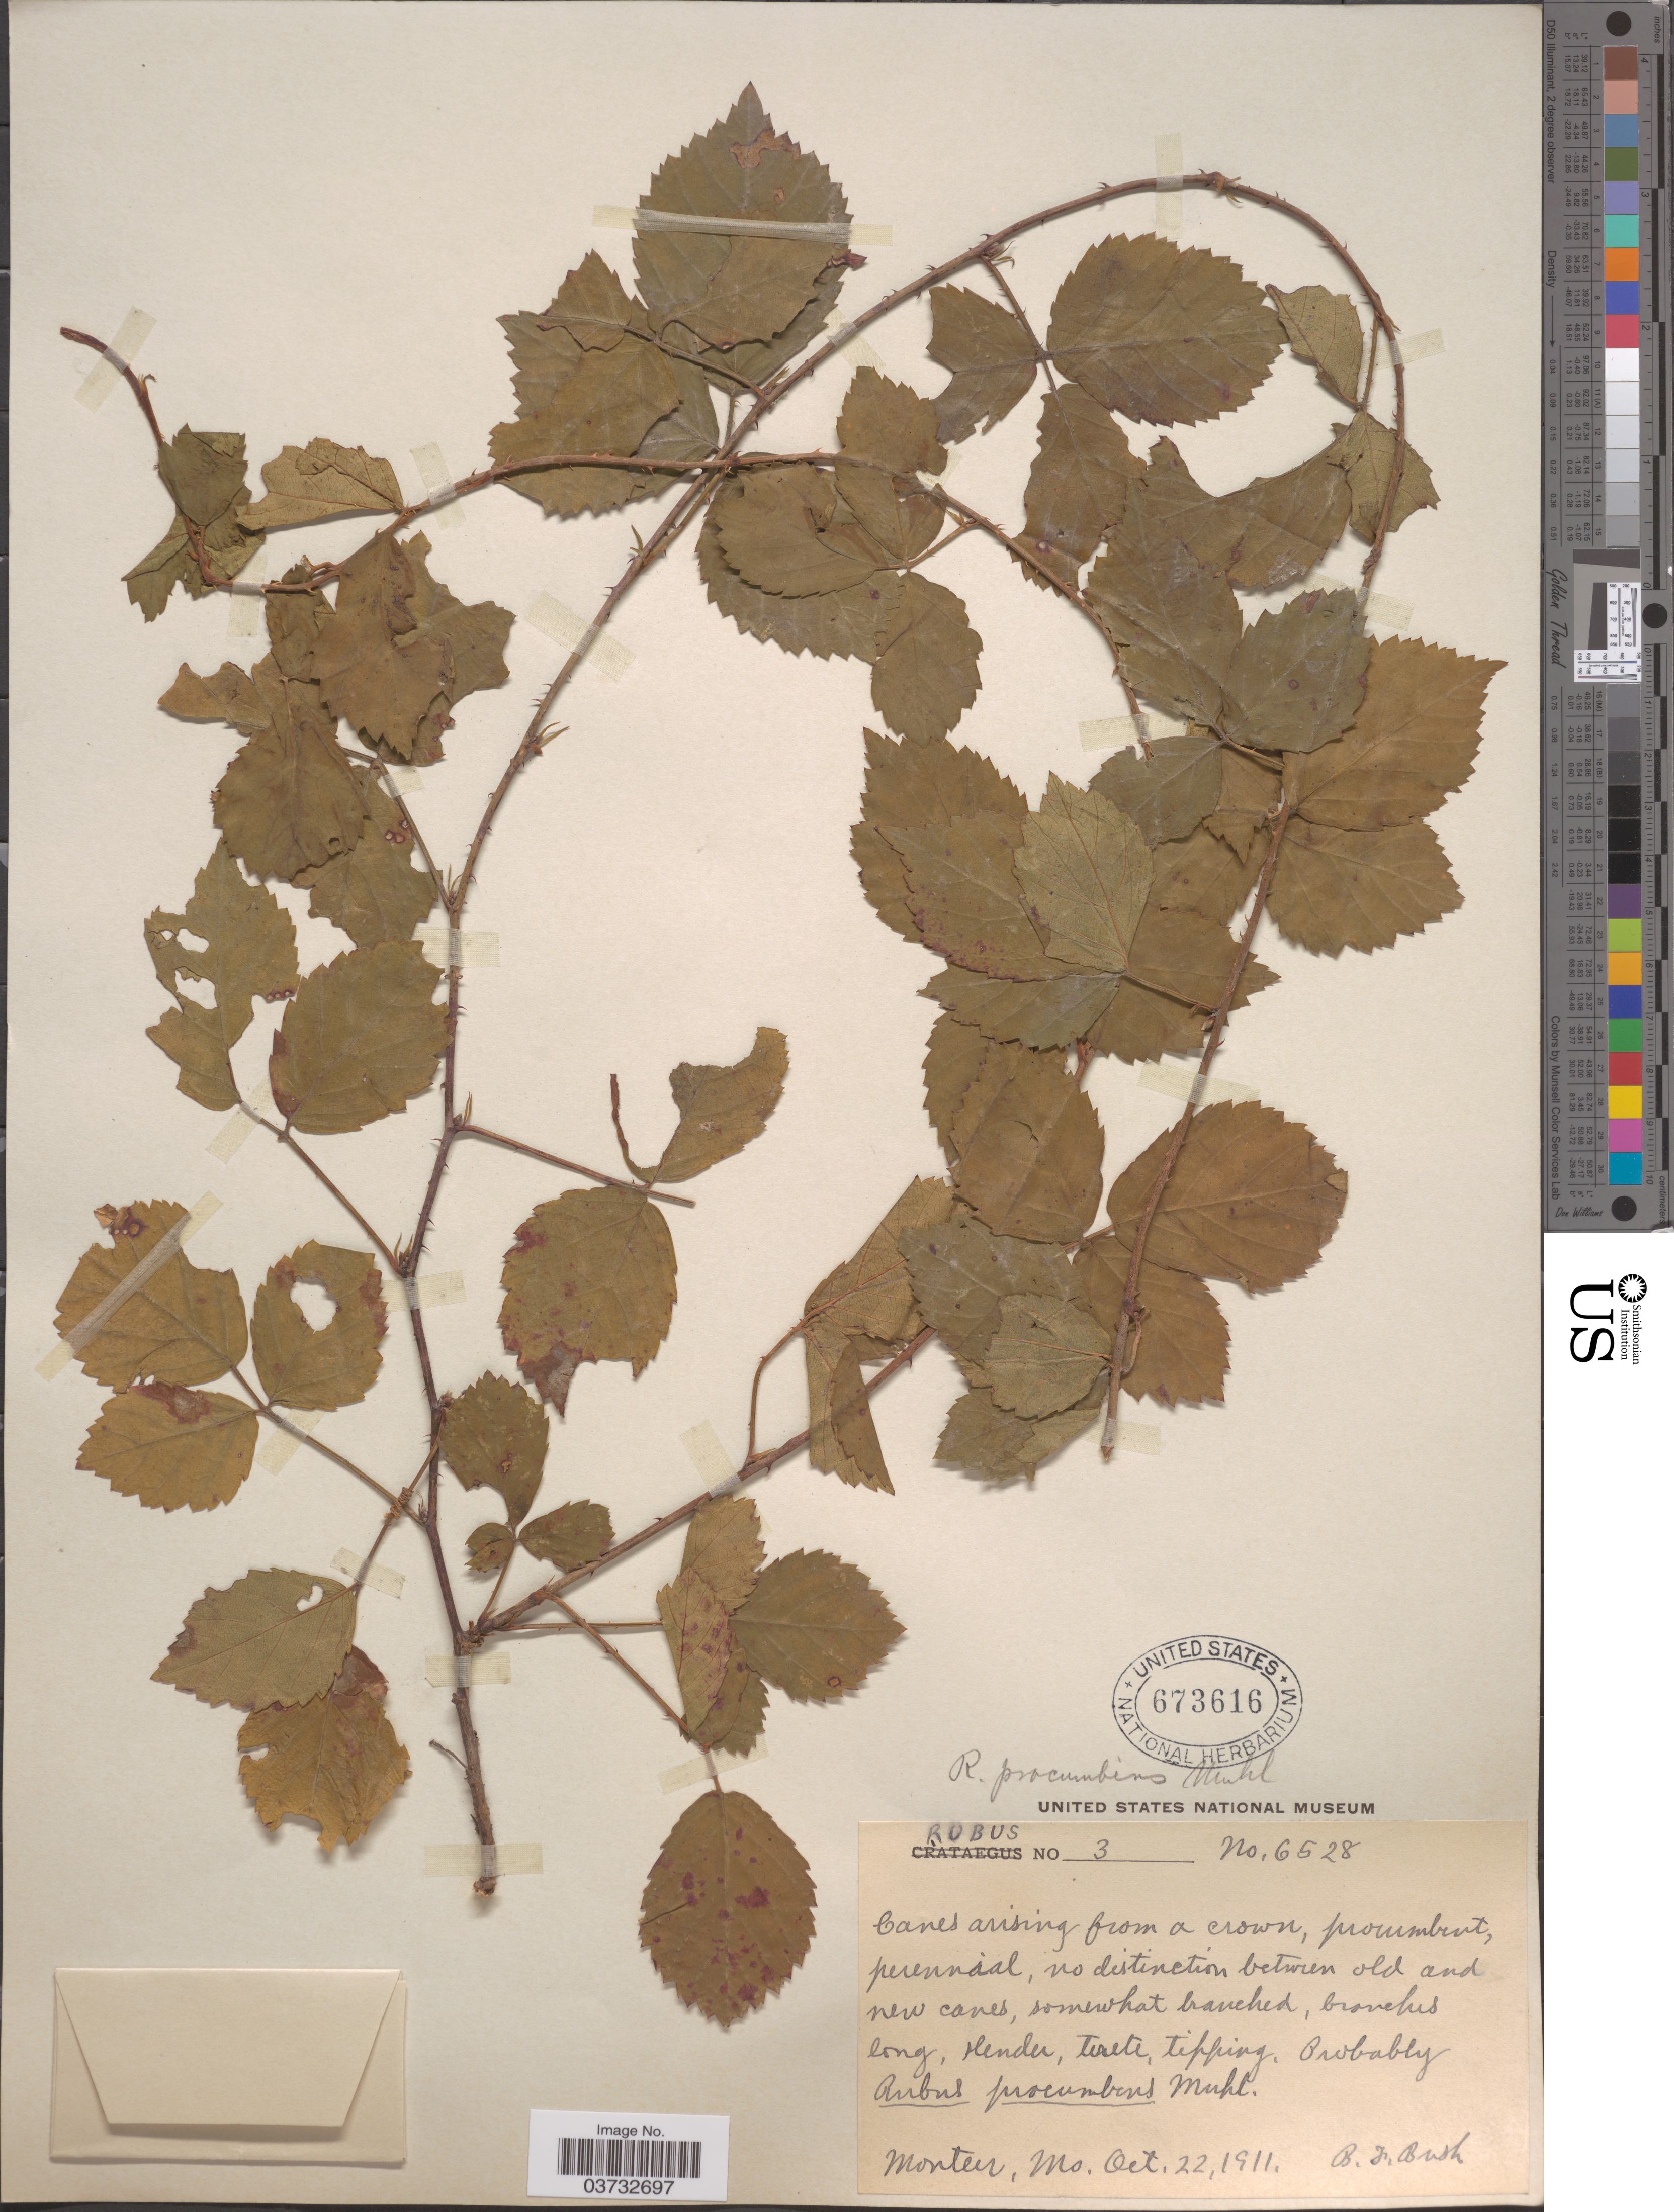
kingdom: Plantae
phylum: Tracheophyta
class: Magnoliopsida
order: Rosales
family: Rosaceae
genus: Rubus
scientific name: Rubus sp.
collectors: B. F. Bush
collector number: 3/6528?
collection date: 1911-10-22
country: United States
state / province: Missouri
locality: Montier.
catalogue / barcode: US 673616